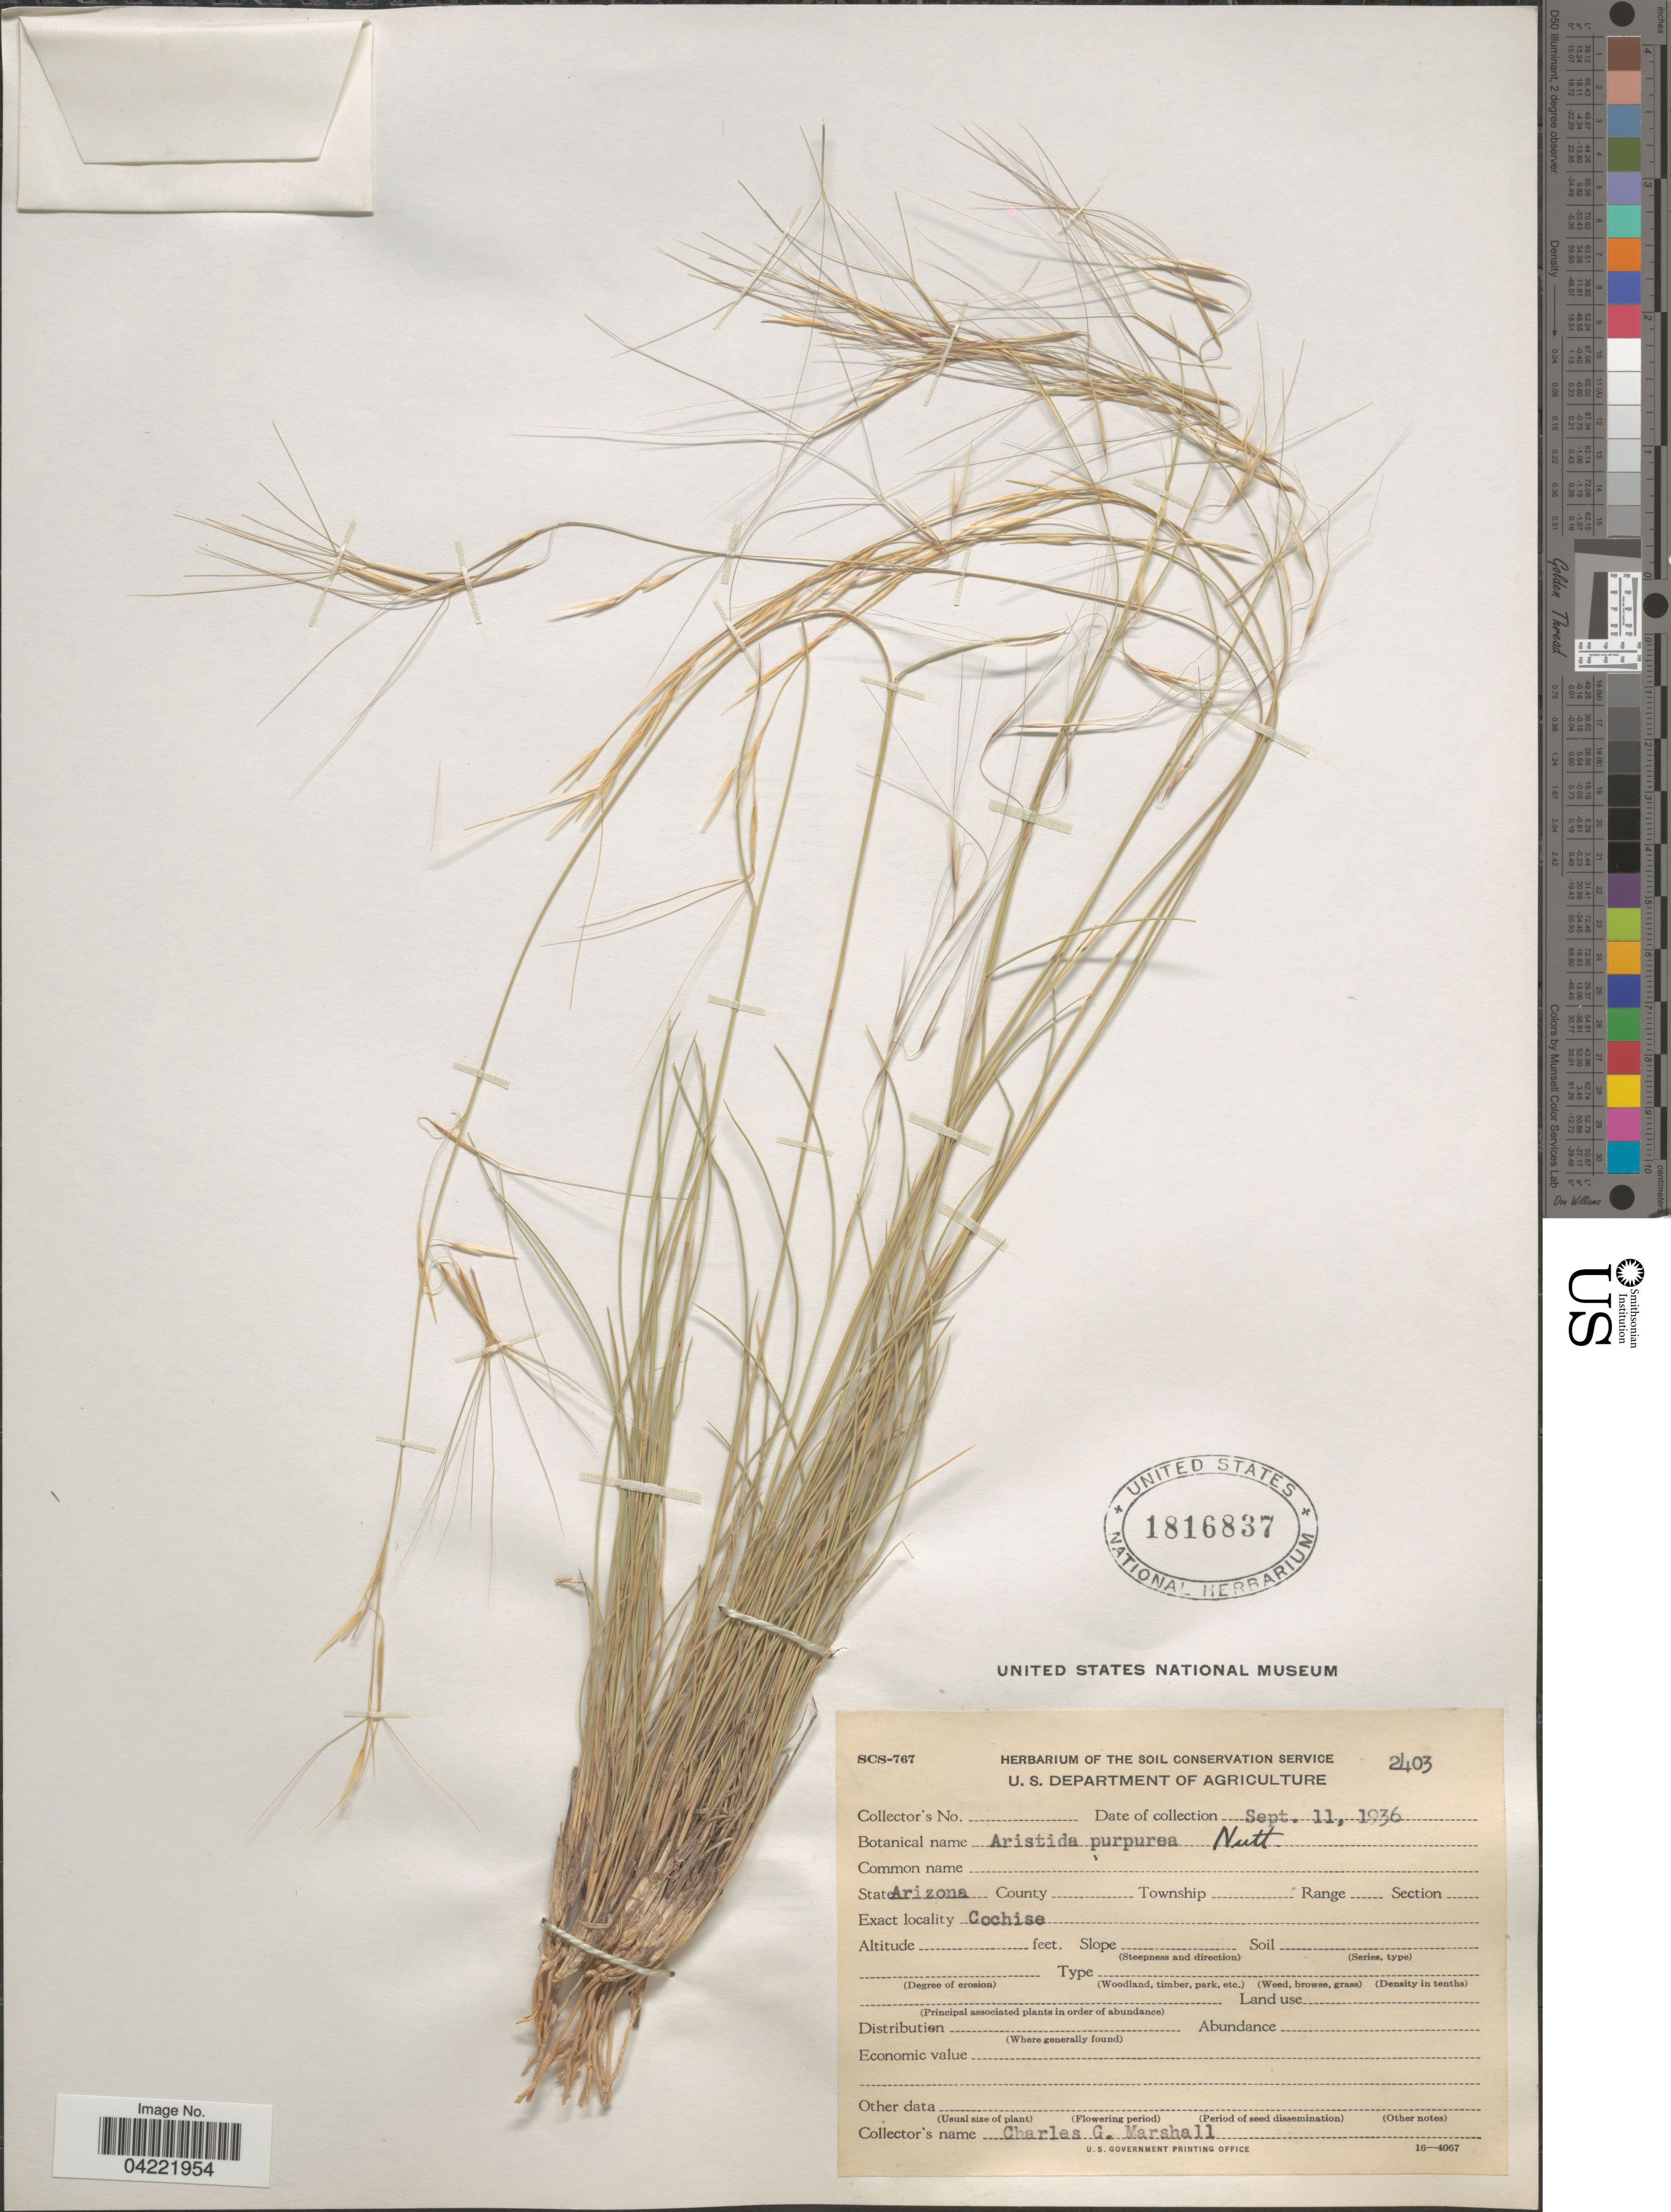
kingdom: Plantae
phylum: Tracheophyta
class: Liliopsida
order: Poales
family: Poaceae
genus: Aristida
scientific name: Aristida purpurea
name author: Nutt.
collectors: C. Marshall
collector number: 2403?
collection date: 1936-09-11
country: United States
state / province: Arizona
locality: Cochise.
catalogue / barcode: US 1816837